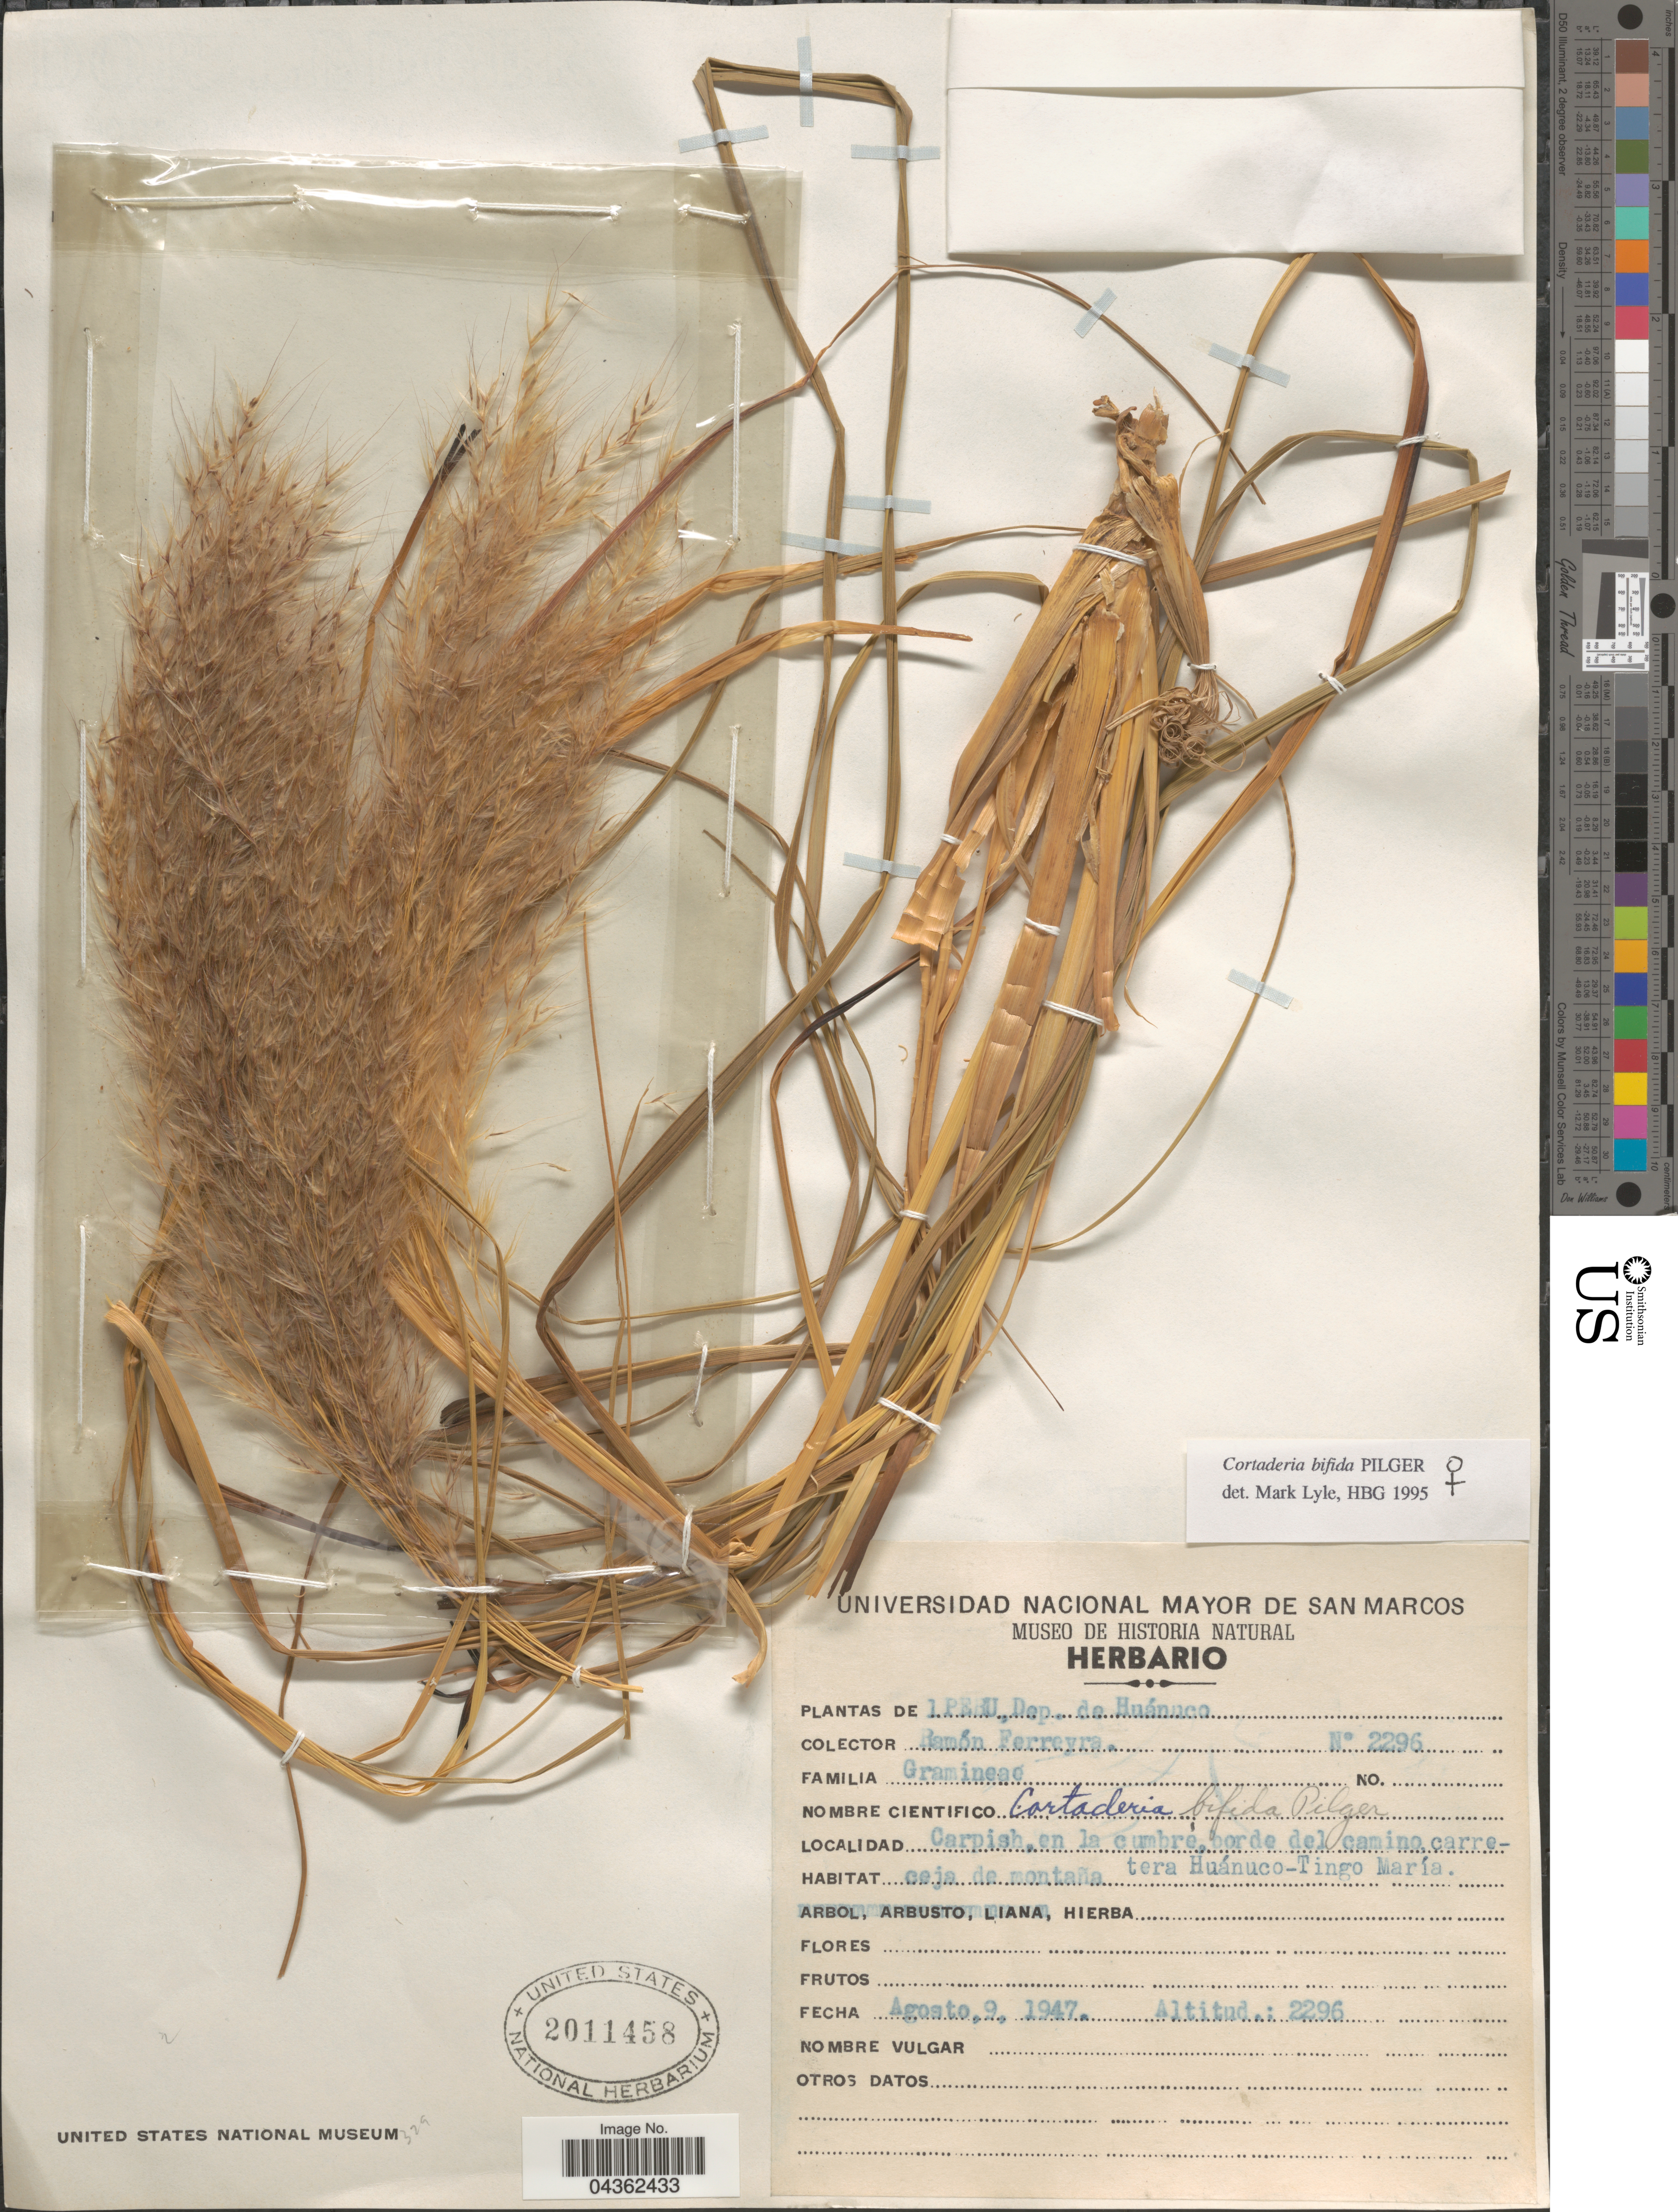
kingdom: Plantae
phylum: Tracheophyta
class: Liliopsida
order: Poales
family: Poaceae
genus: Cortaderia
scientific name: Cortaderia bifida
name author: Pilg.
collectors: R. A. Ferreyra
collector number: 2296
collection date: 1947-08-09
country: Peru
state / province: Huánuco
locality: Dep. de Huánuco. Carpish, en la cumbre, borde del camino carretera Huánuco-Tingo María.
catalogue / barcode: US 2011458